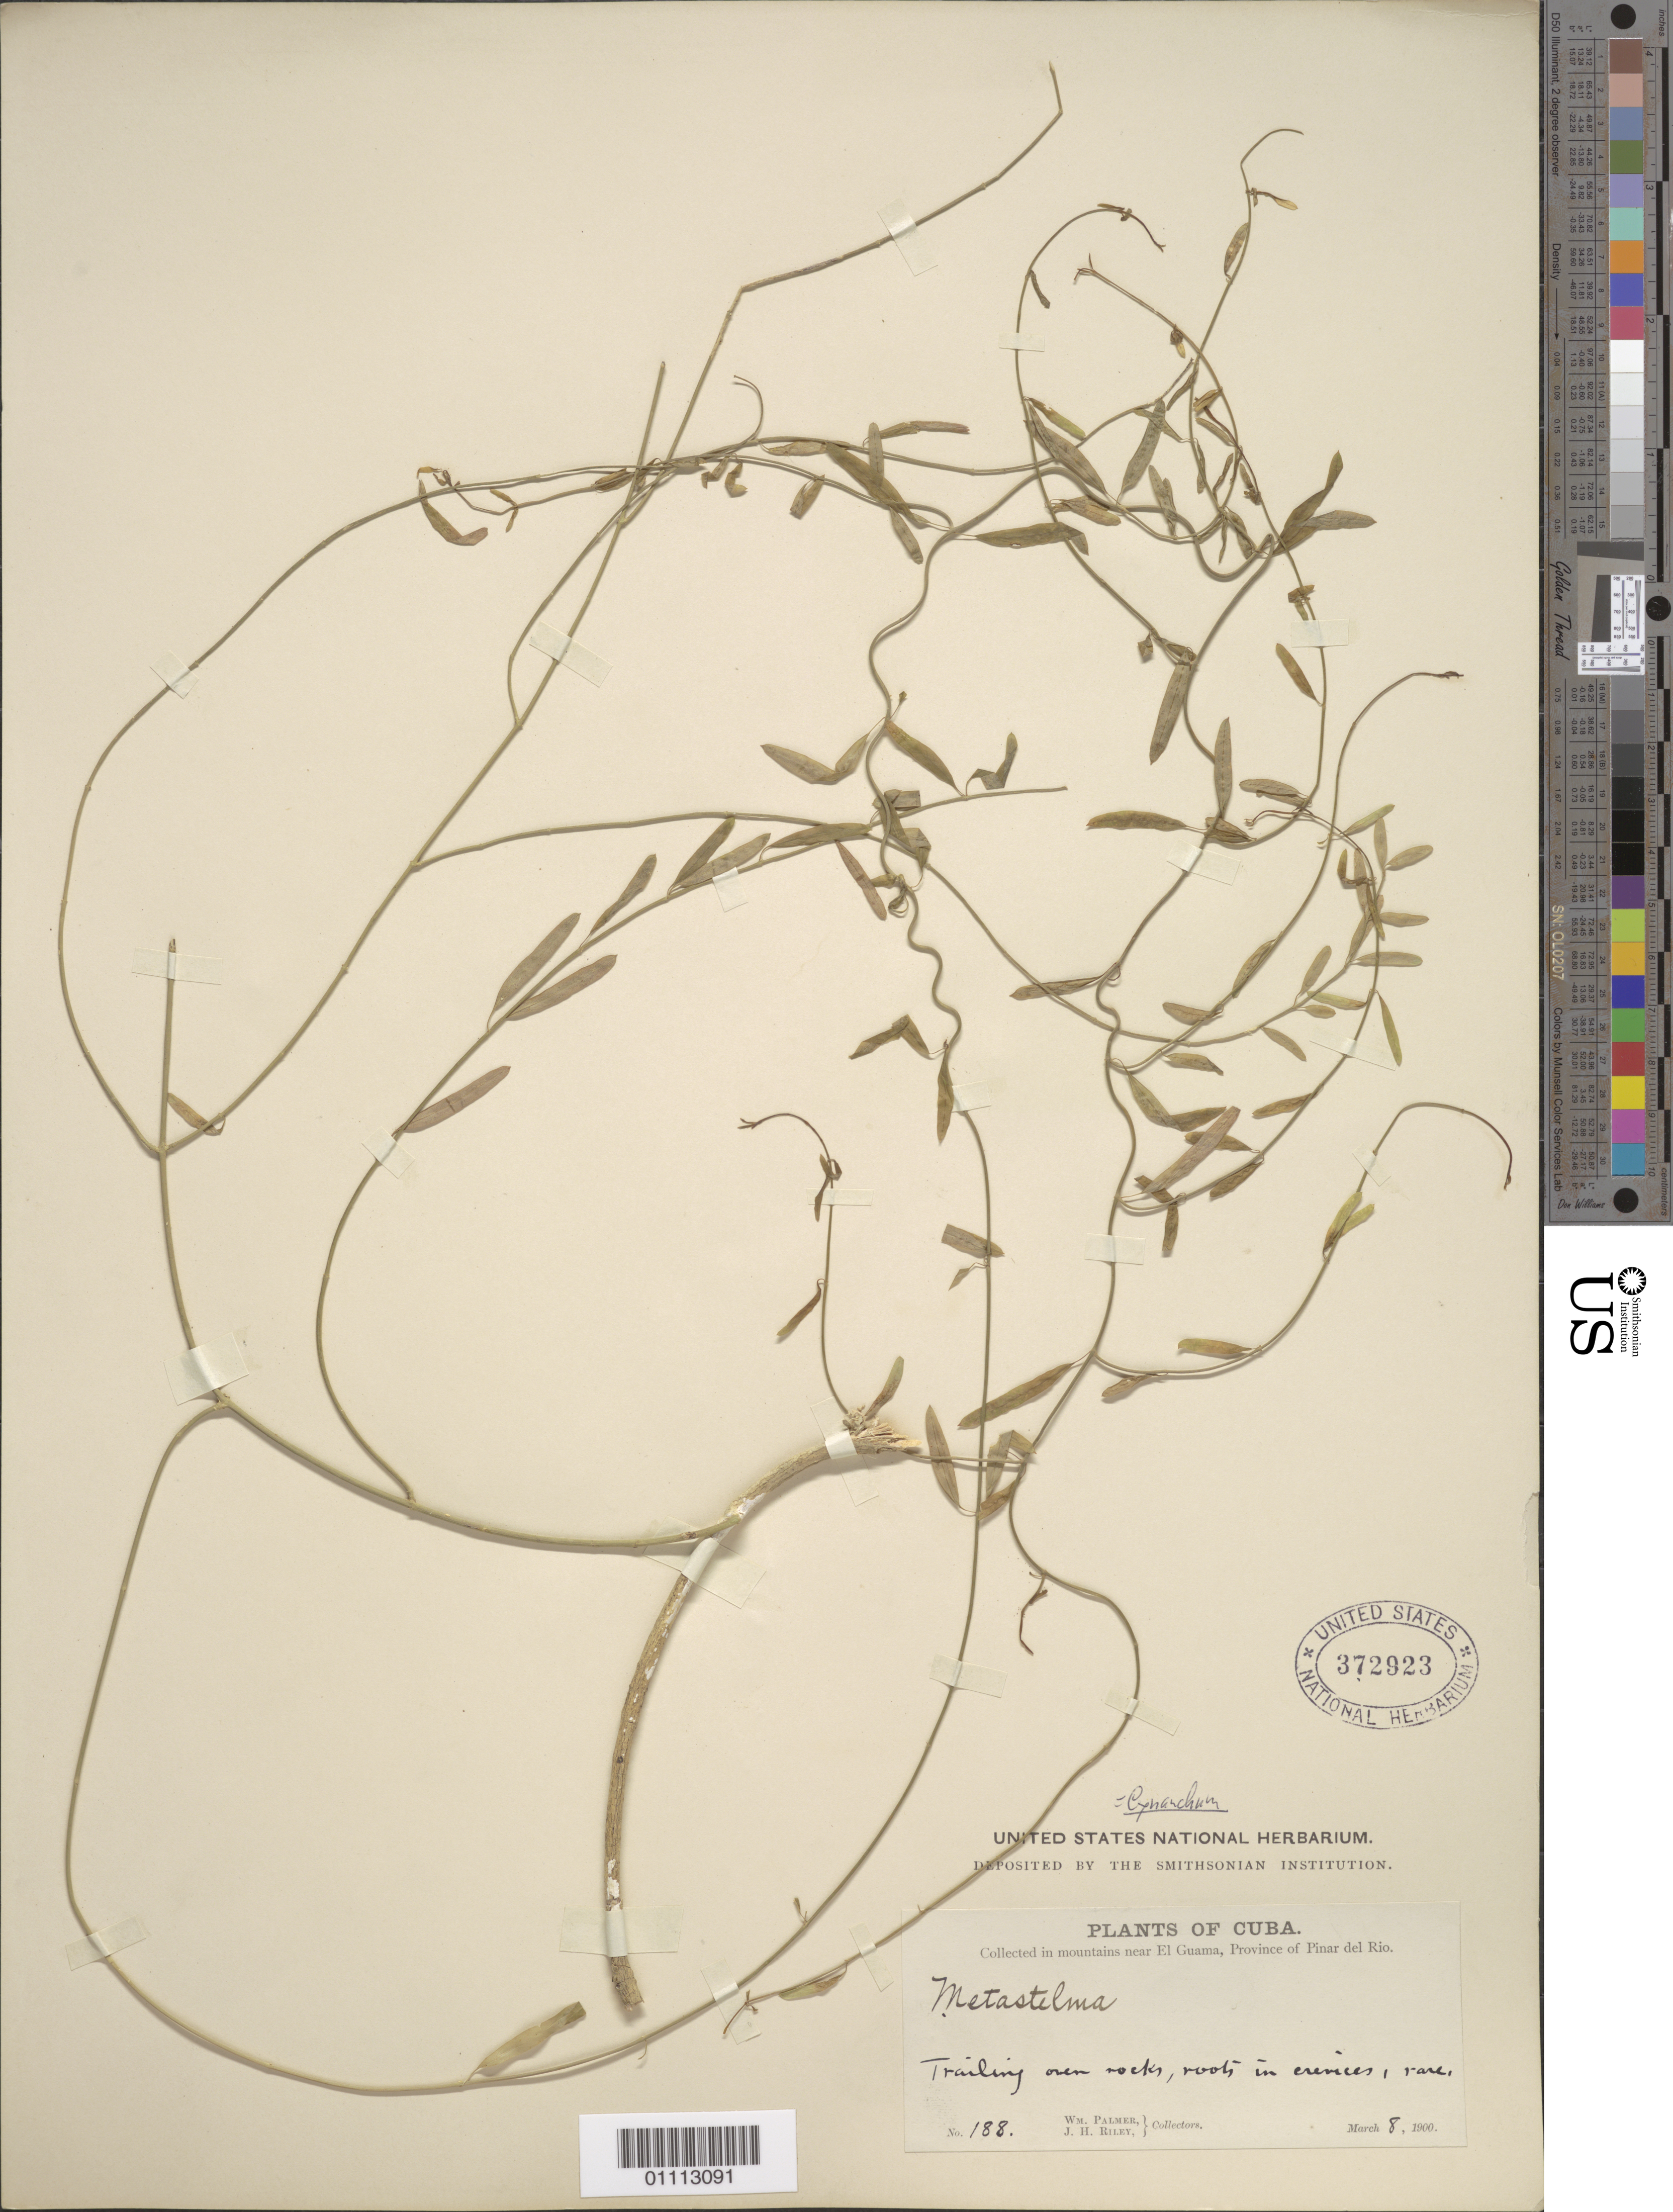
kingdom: Plantae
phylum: Tracheophyta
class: Magnoliopsida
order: Gentianales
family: Apocynaceae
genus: Cynanchum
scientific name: Cynanchum sp.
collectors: W. Palmer & J. H. Riley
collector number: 188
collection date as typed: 08 Mar 1900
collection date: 1900-03-08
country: Cuba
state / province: Pinar del Rio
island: Cuba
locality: Collected in mountains near El Guama Trailing over rocks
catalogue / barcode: US 372923